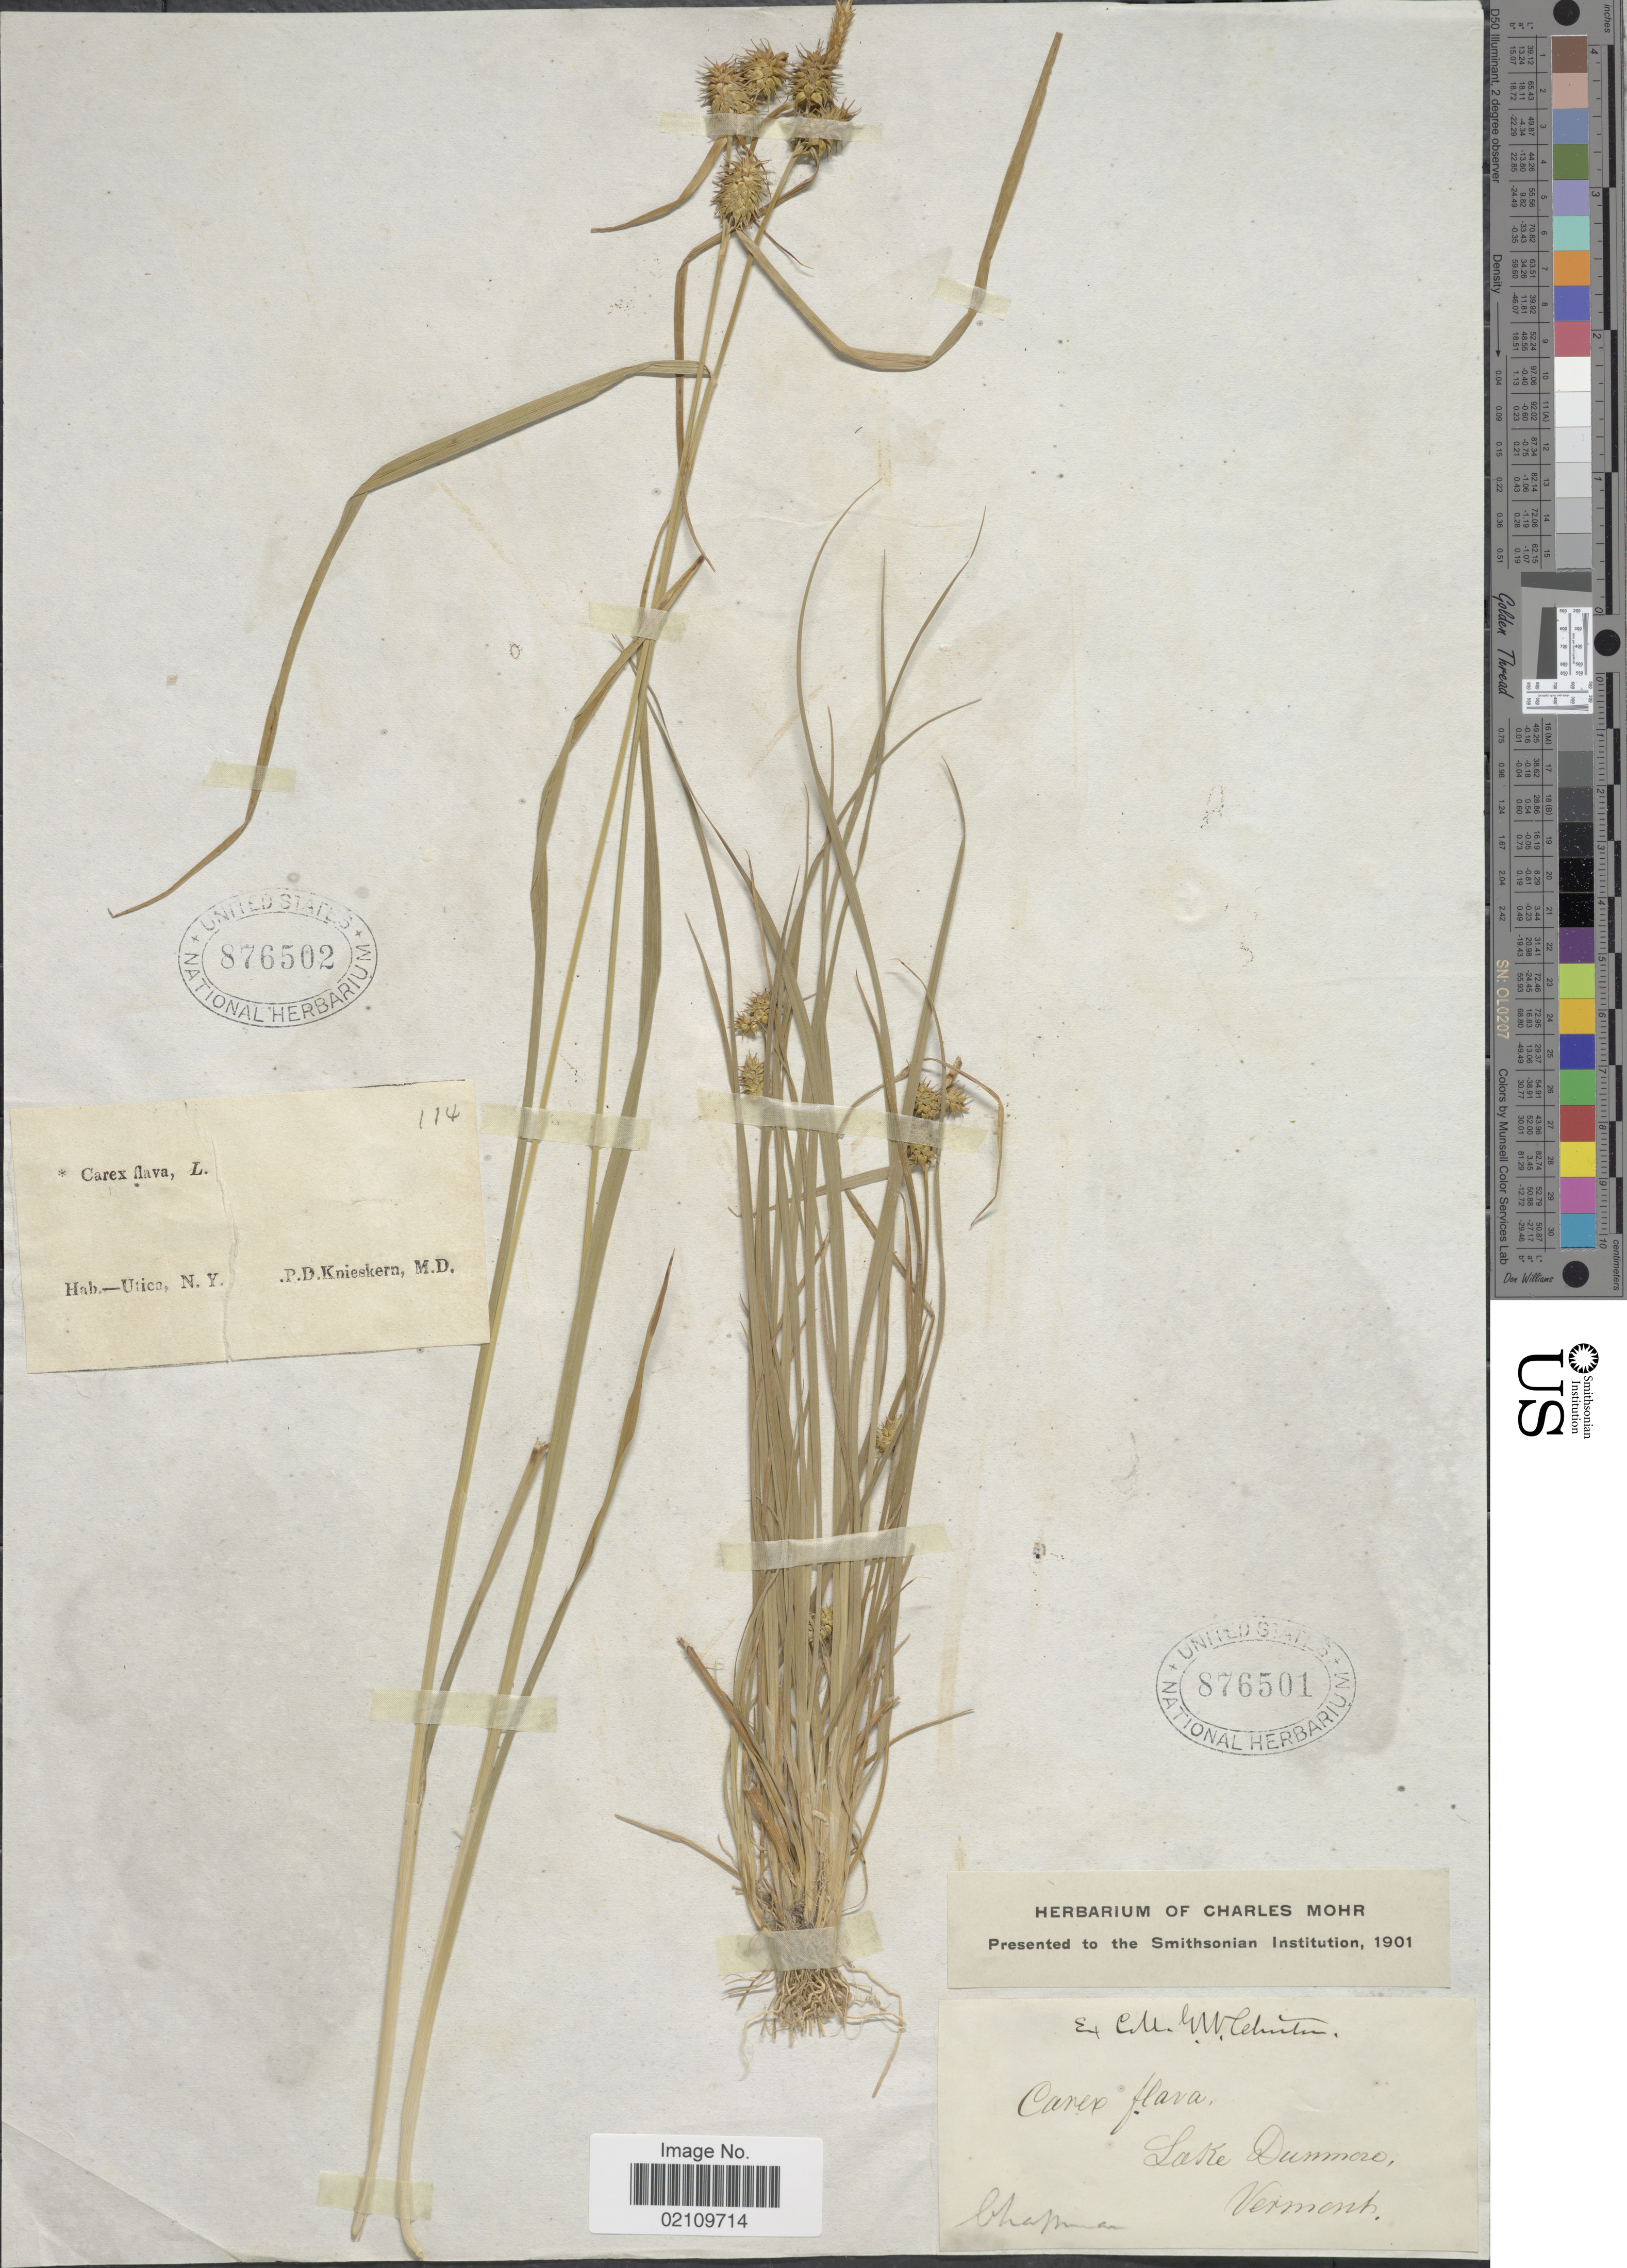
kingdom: Plantae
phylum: Tracheophyta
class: Liliopsida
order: Poales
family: Cyperaceae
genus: Carex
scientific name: Carex flava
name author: L.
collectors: A. Chapman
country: United States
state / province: Vermont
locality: Lake Dunmore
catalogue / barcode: US 876501